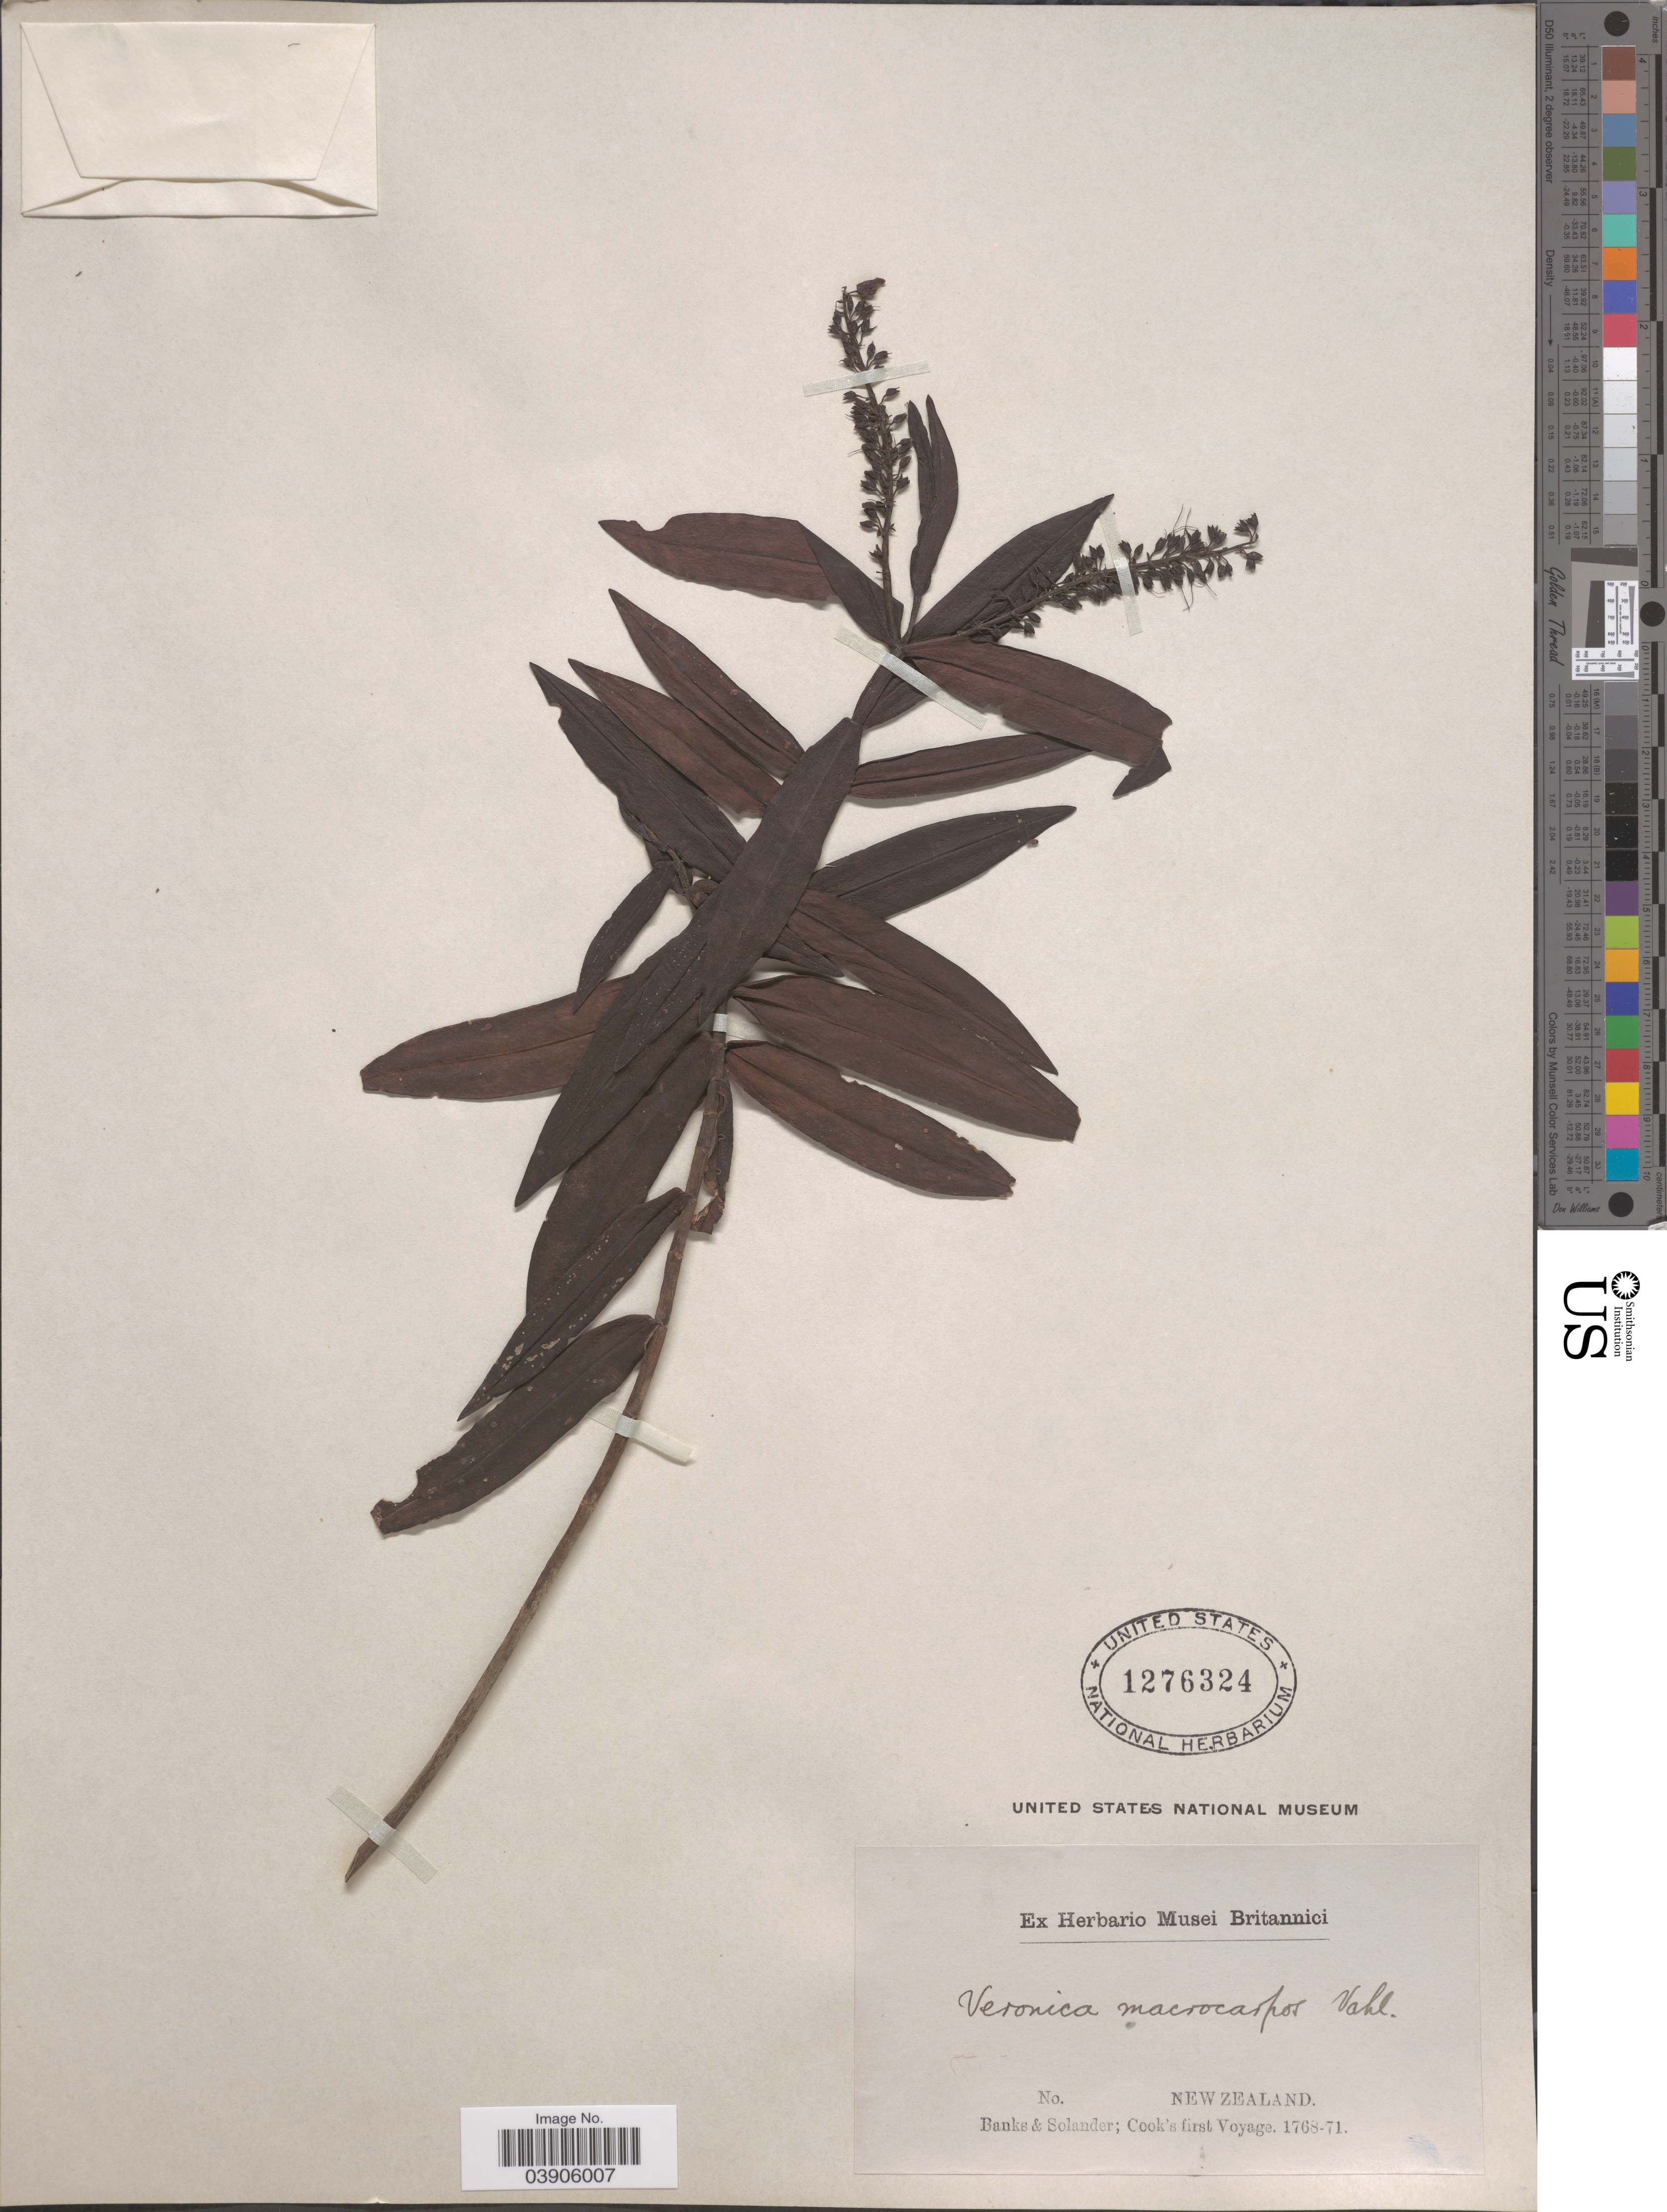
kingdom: Plantae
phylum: Tracheophyta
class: Magnoliopsida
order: Lamiales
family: Plantaginaceae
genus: Hebe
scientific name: Hebe macrocarpa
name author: (Vahl) Cockayne & Allan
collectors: -- Banks & -- Solander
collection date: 1768/1771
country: New Zealand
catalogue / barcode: US 1276324